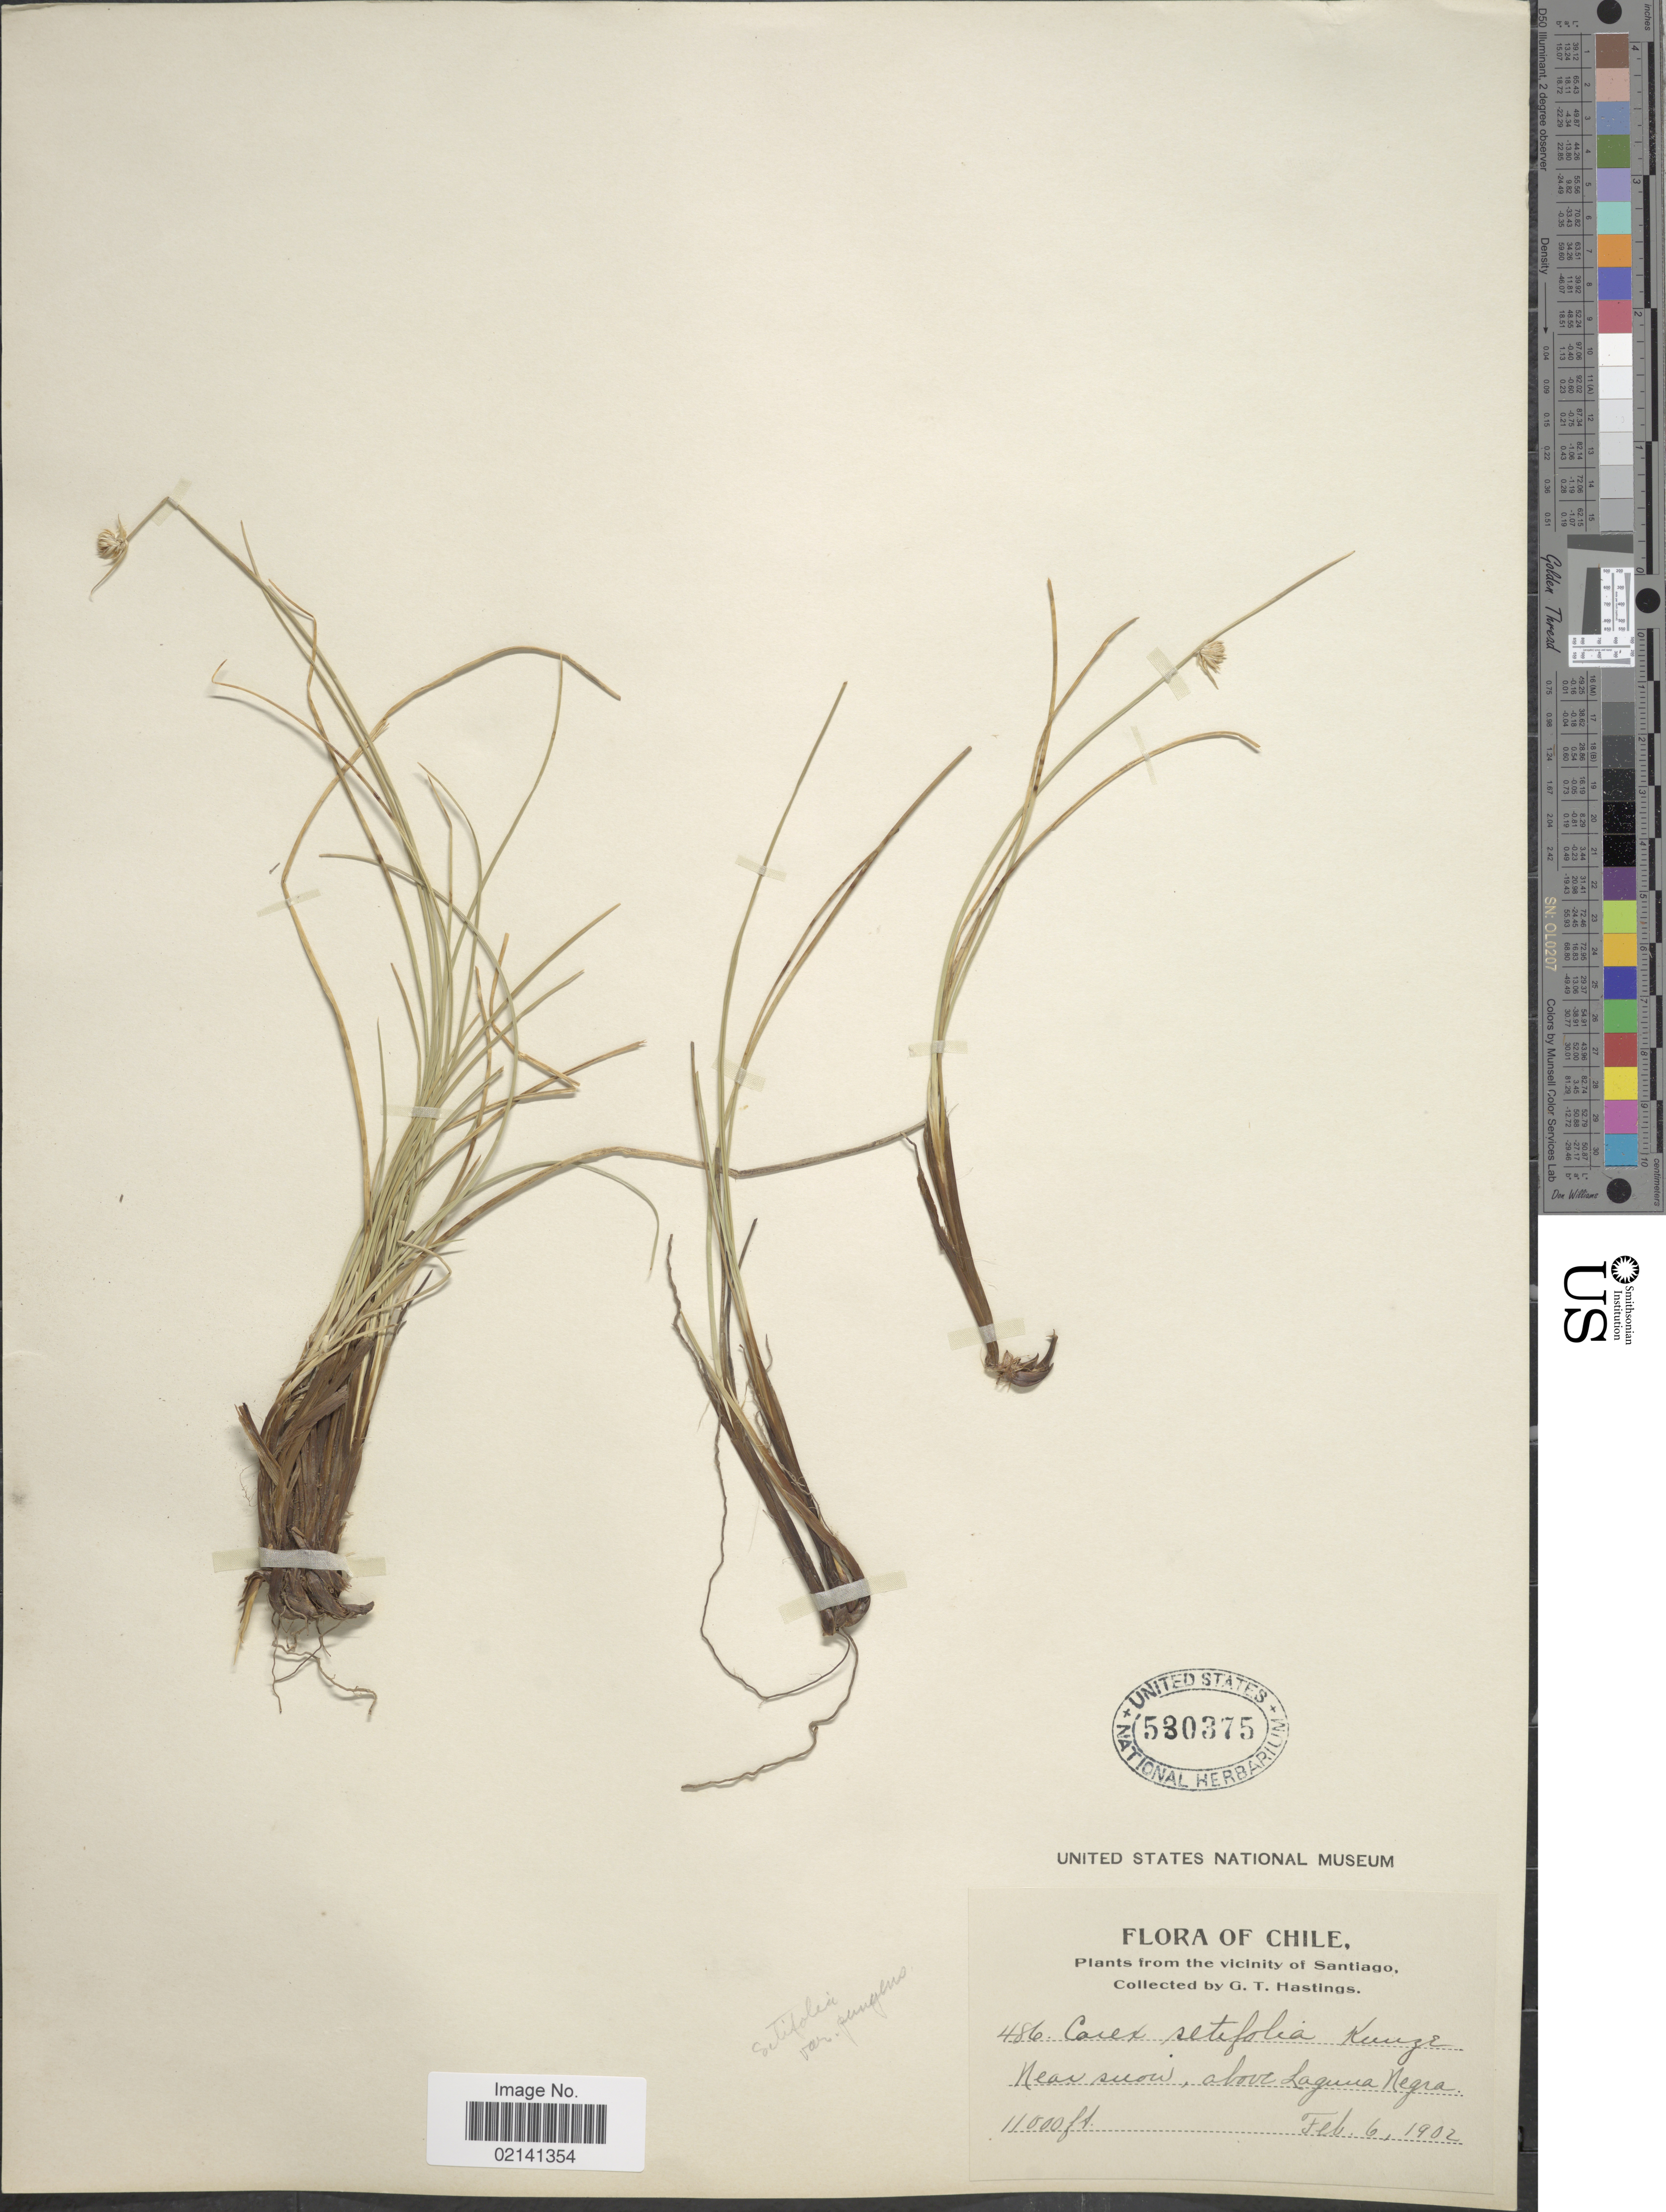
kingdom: Plantae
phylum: Tracheophyta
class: Liliopsida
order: Poales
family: Cyperaceae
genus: Carex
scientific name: Carex setifolia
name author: Kunze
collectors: G. Hastings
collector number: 486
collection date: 1902-02-06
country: Chile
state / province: Región Metropolitana (RM)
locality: The Vicinity of Santiago, near snow, above laguna Negra.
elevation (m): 3353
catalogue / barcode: US 530375